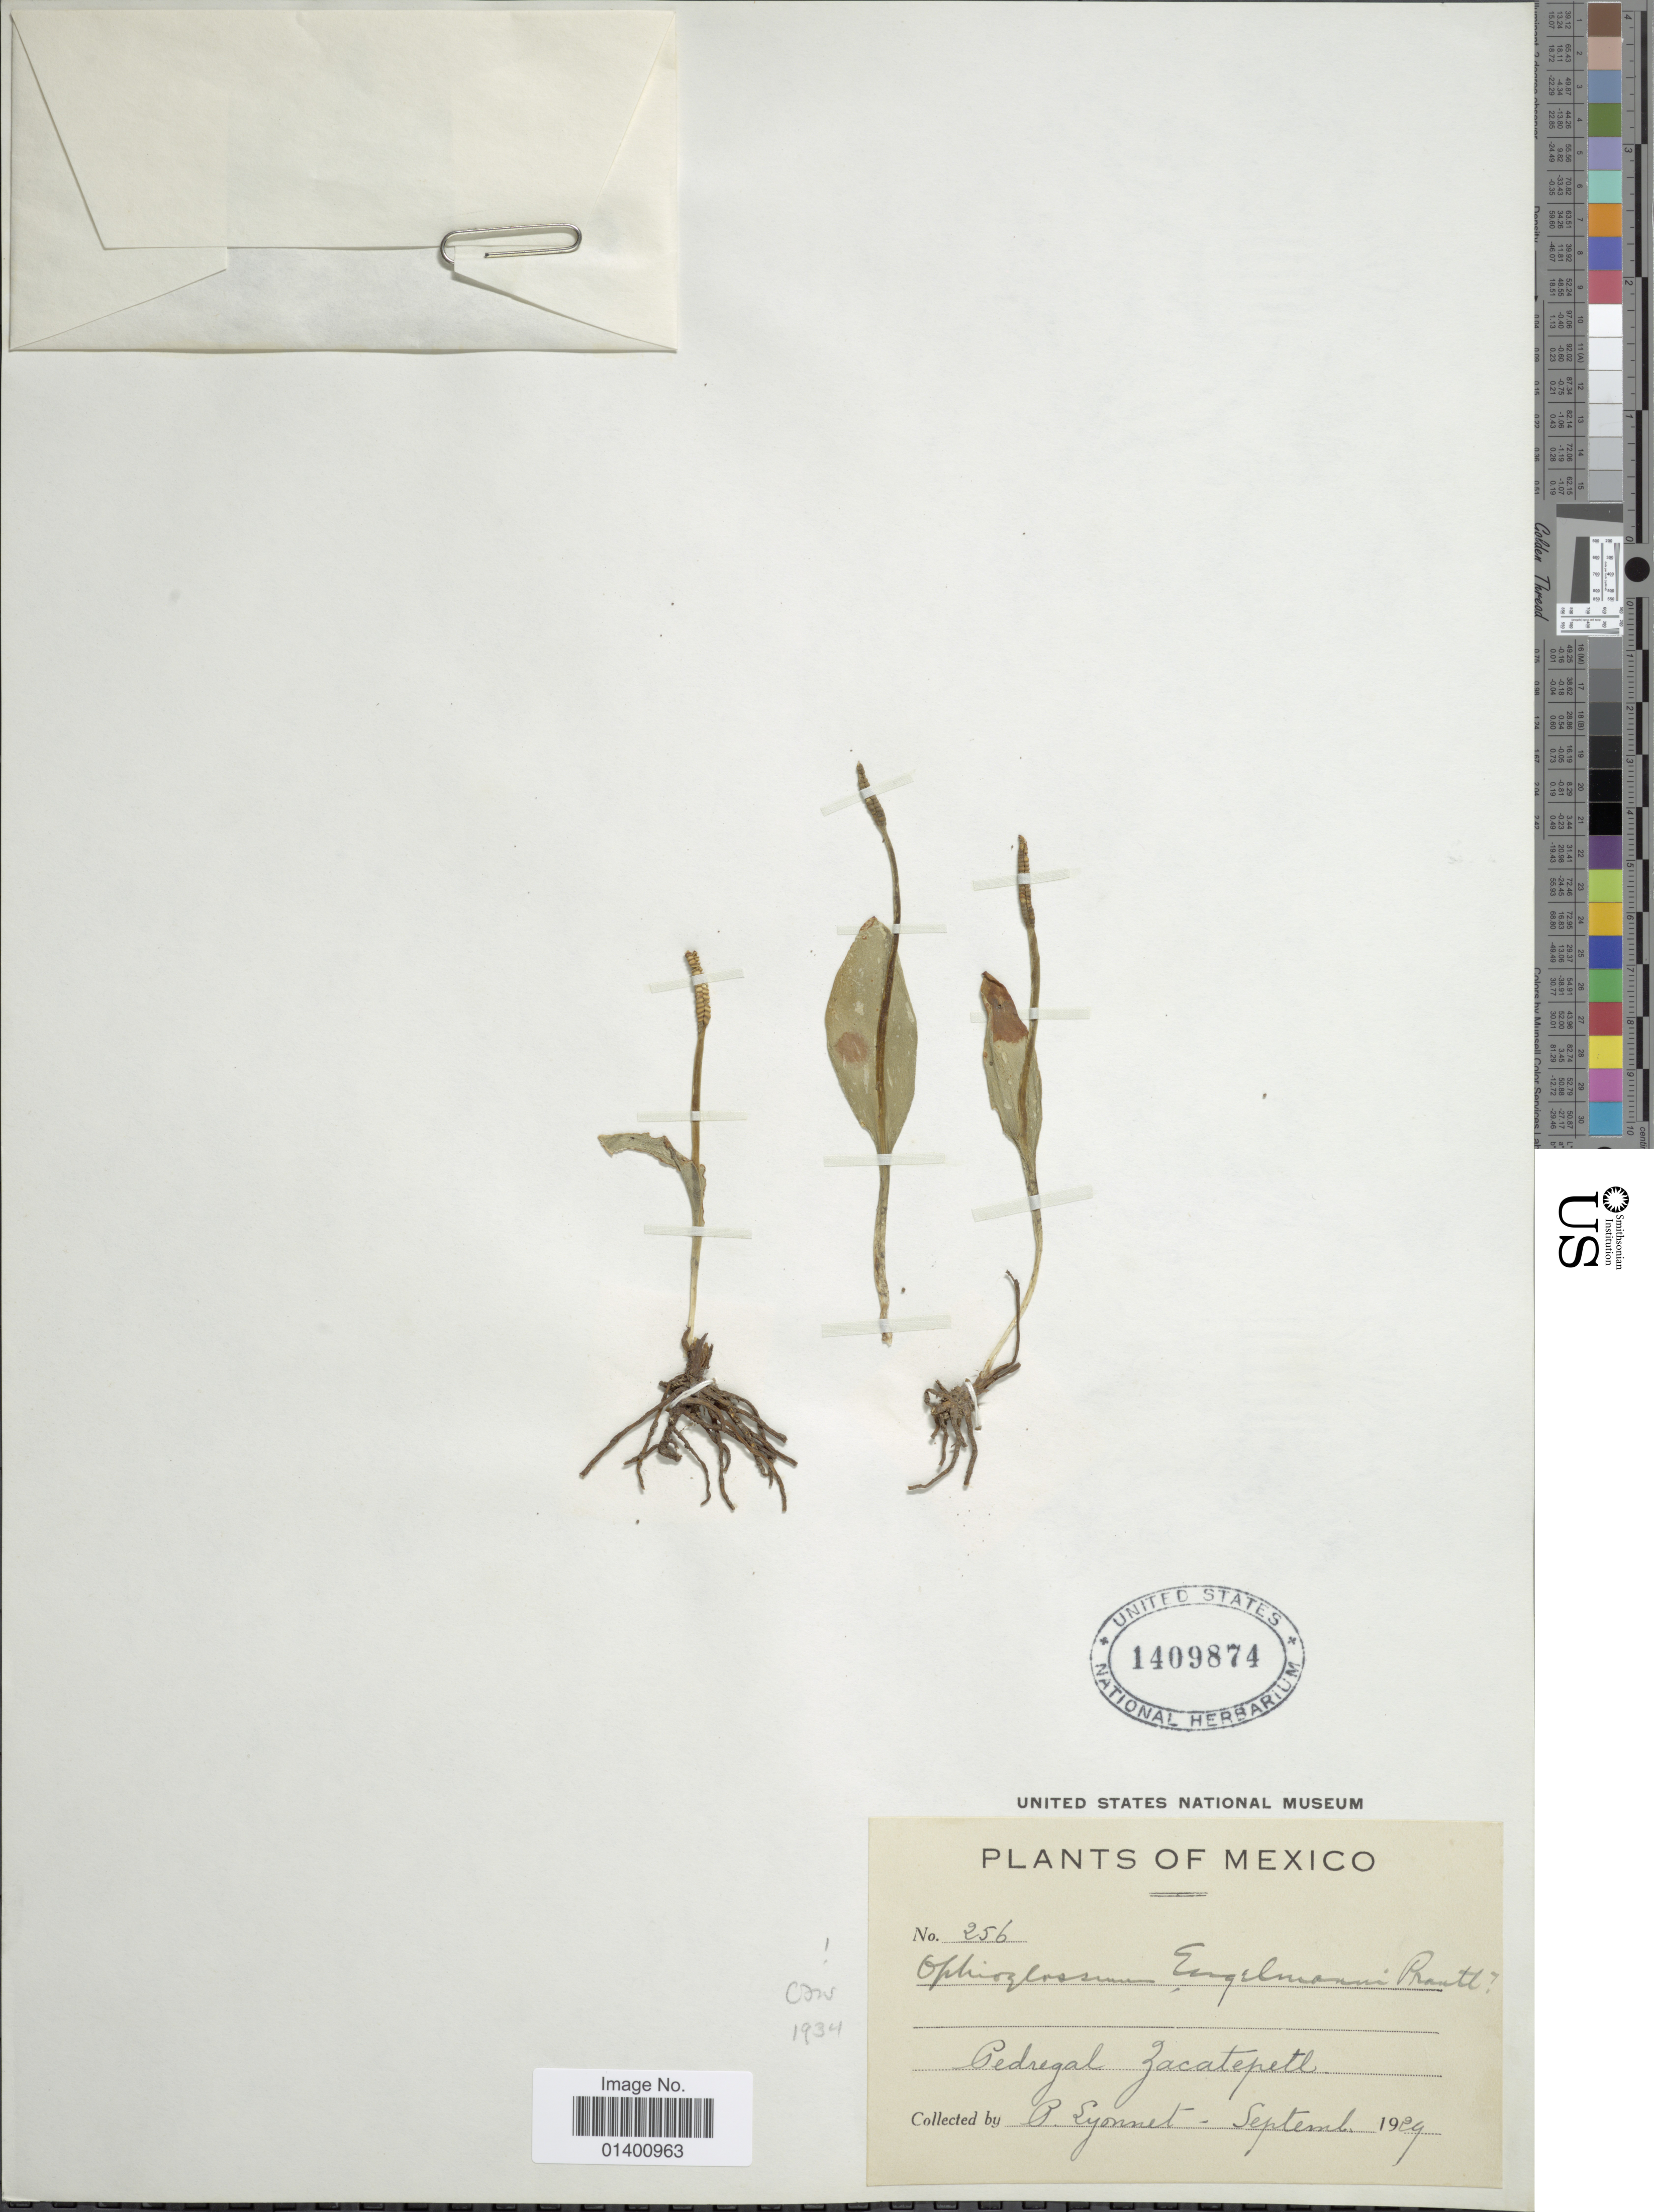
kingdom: Plantae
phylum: Tracheophyta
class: Polypodiopsida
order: Ophioglossales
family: Ophioglossaceae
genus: Ophioglossum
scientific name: Ophioglossum engelmannii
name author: Prantl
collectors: P. Lyonnet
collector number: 256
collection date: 1929-09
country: Mexico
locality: Pedregal Zacatepetl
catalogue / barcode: US 1409874